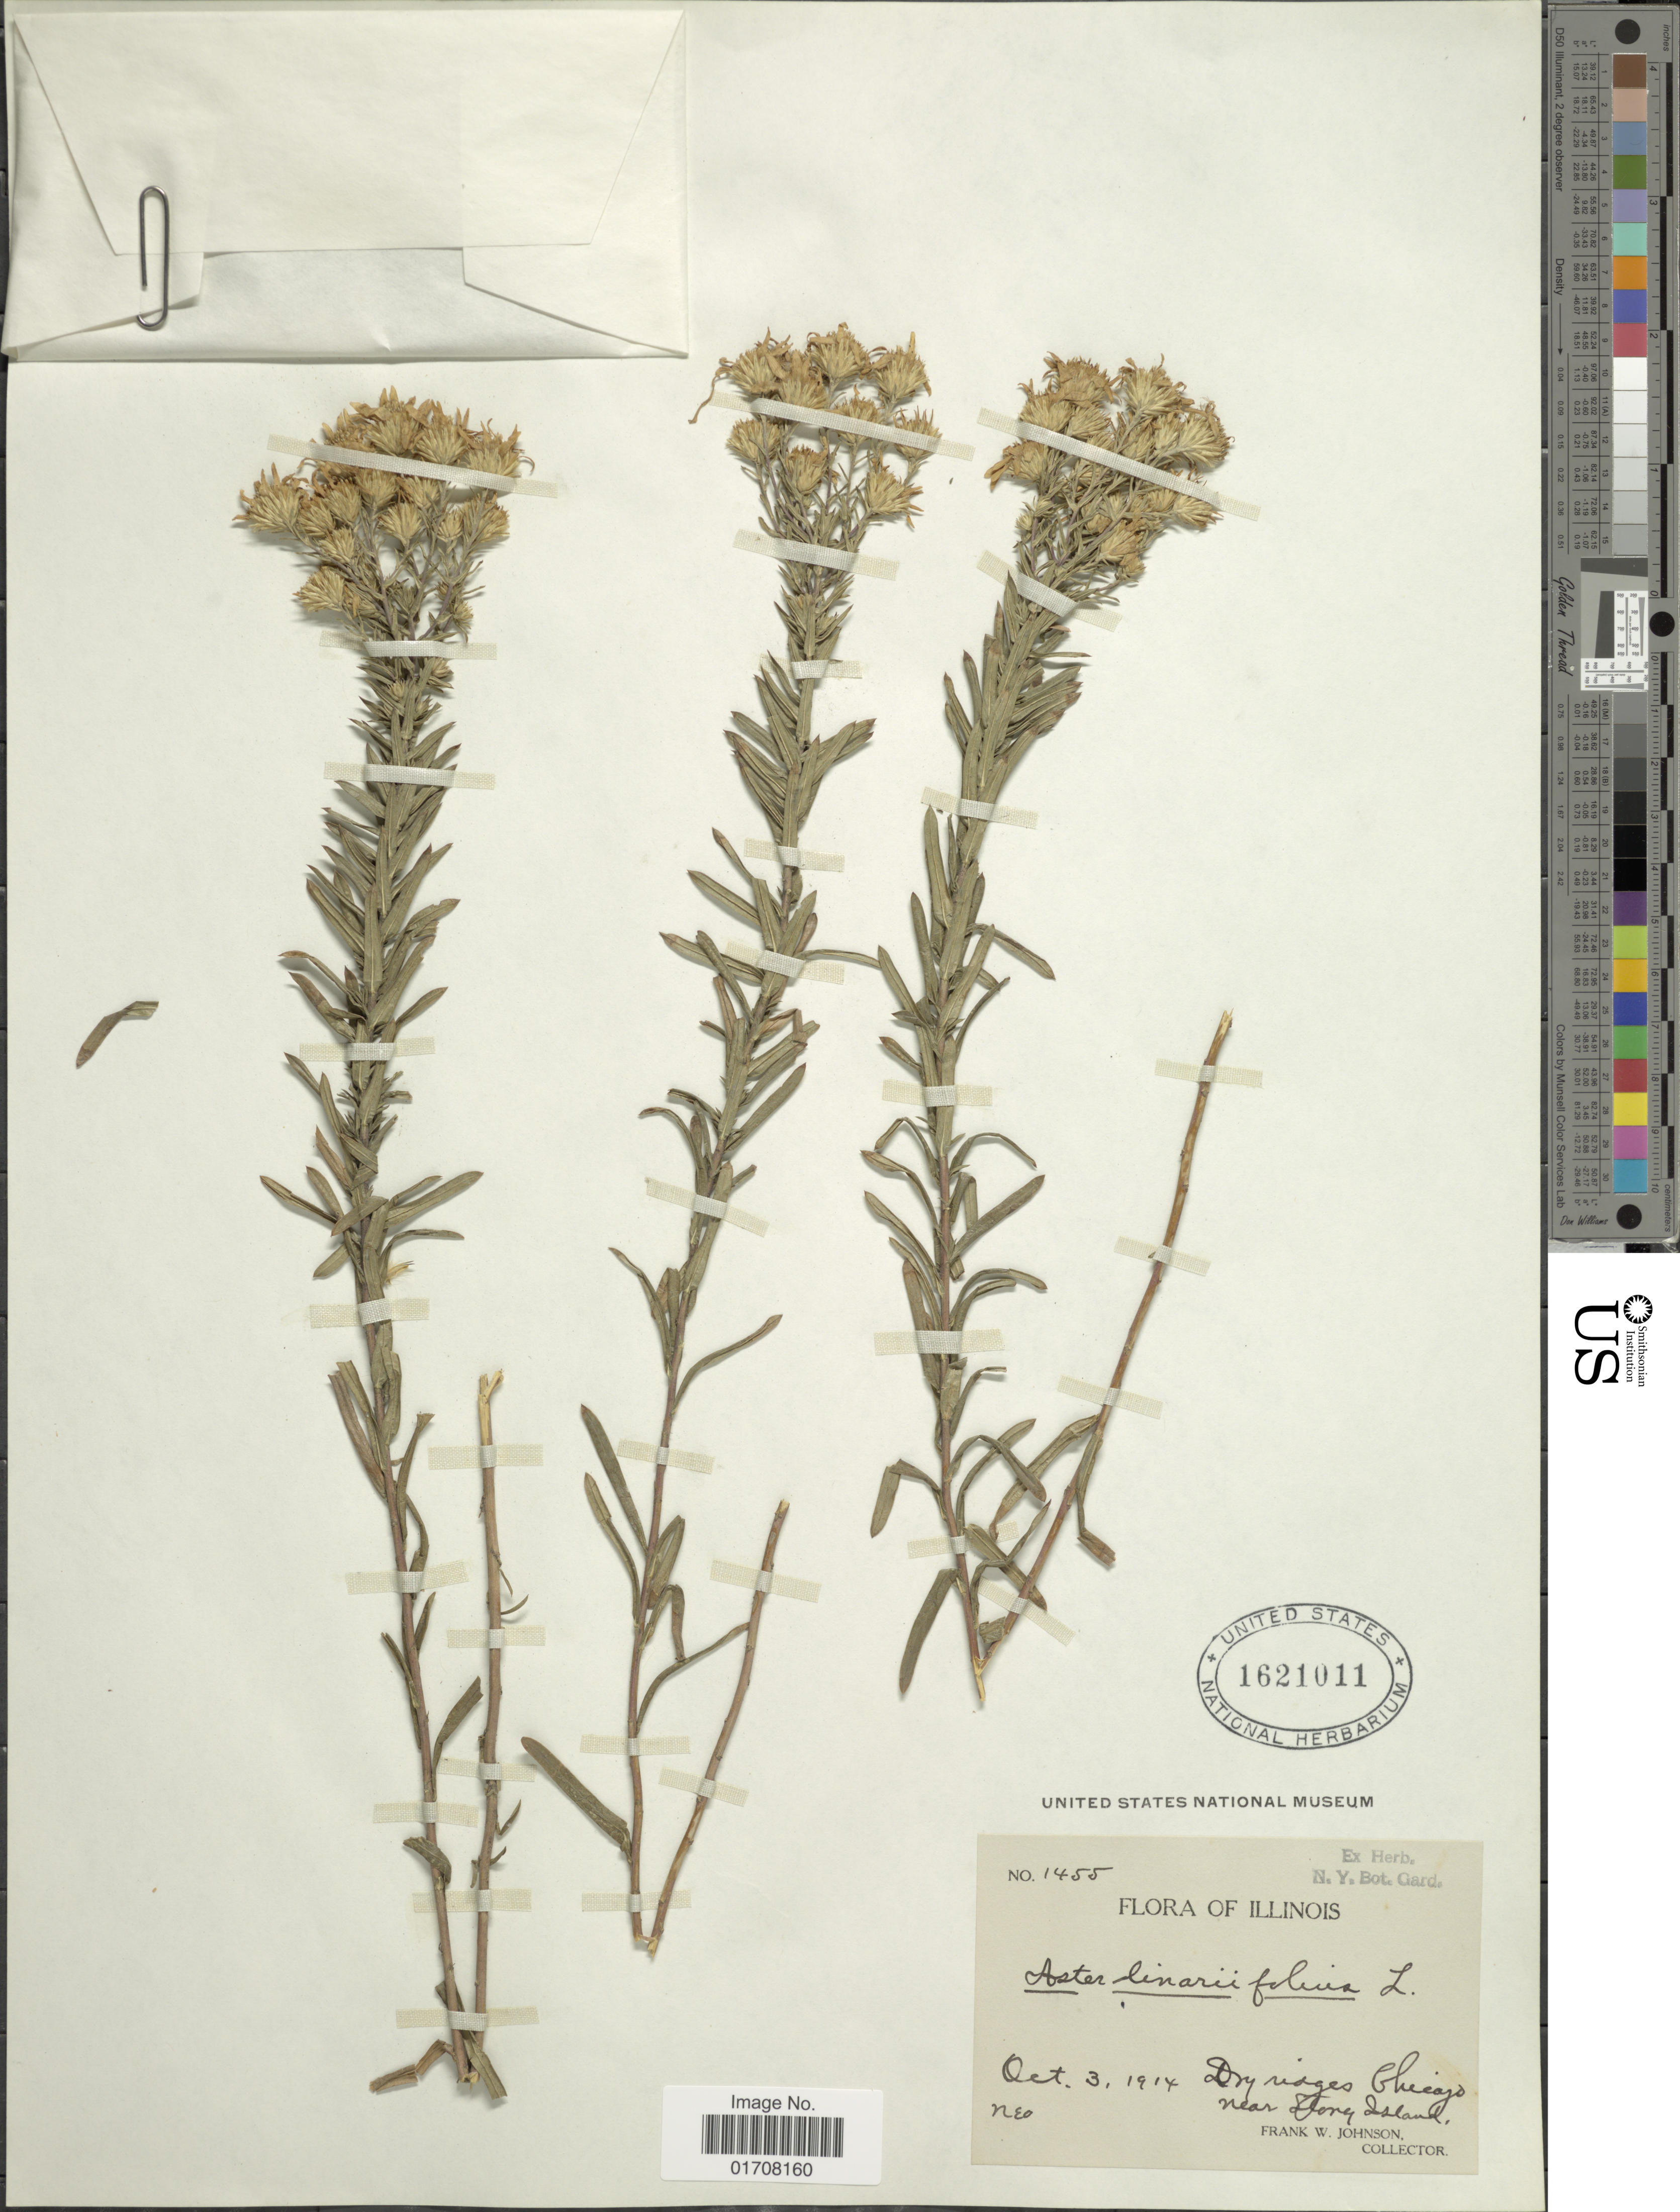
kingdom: Plantae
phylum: Tracheophyta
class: Magnoliopsida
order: Asterales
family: Asteraceae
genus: Ionactis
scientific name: Ionactis linearifolius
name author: (L.) Greene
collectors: F. W. Johnson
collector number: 1455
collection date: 1914-10-03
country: United States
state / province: Illinois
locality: Chicago near Stony Island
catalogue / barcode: US 1621011